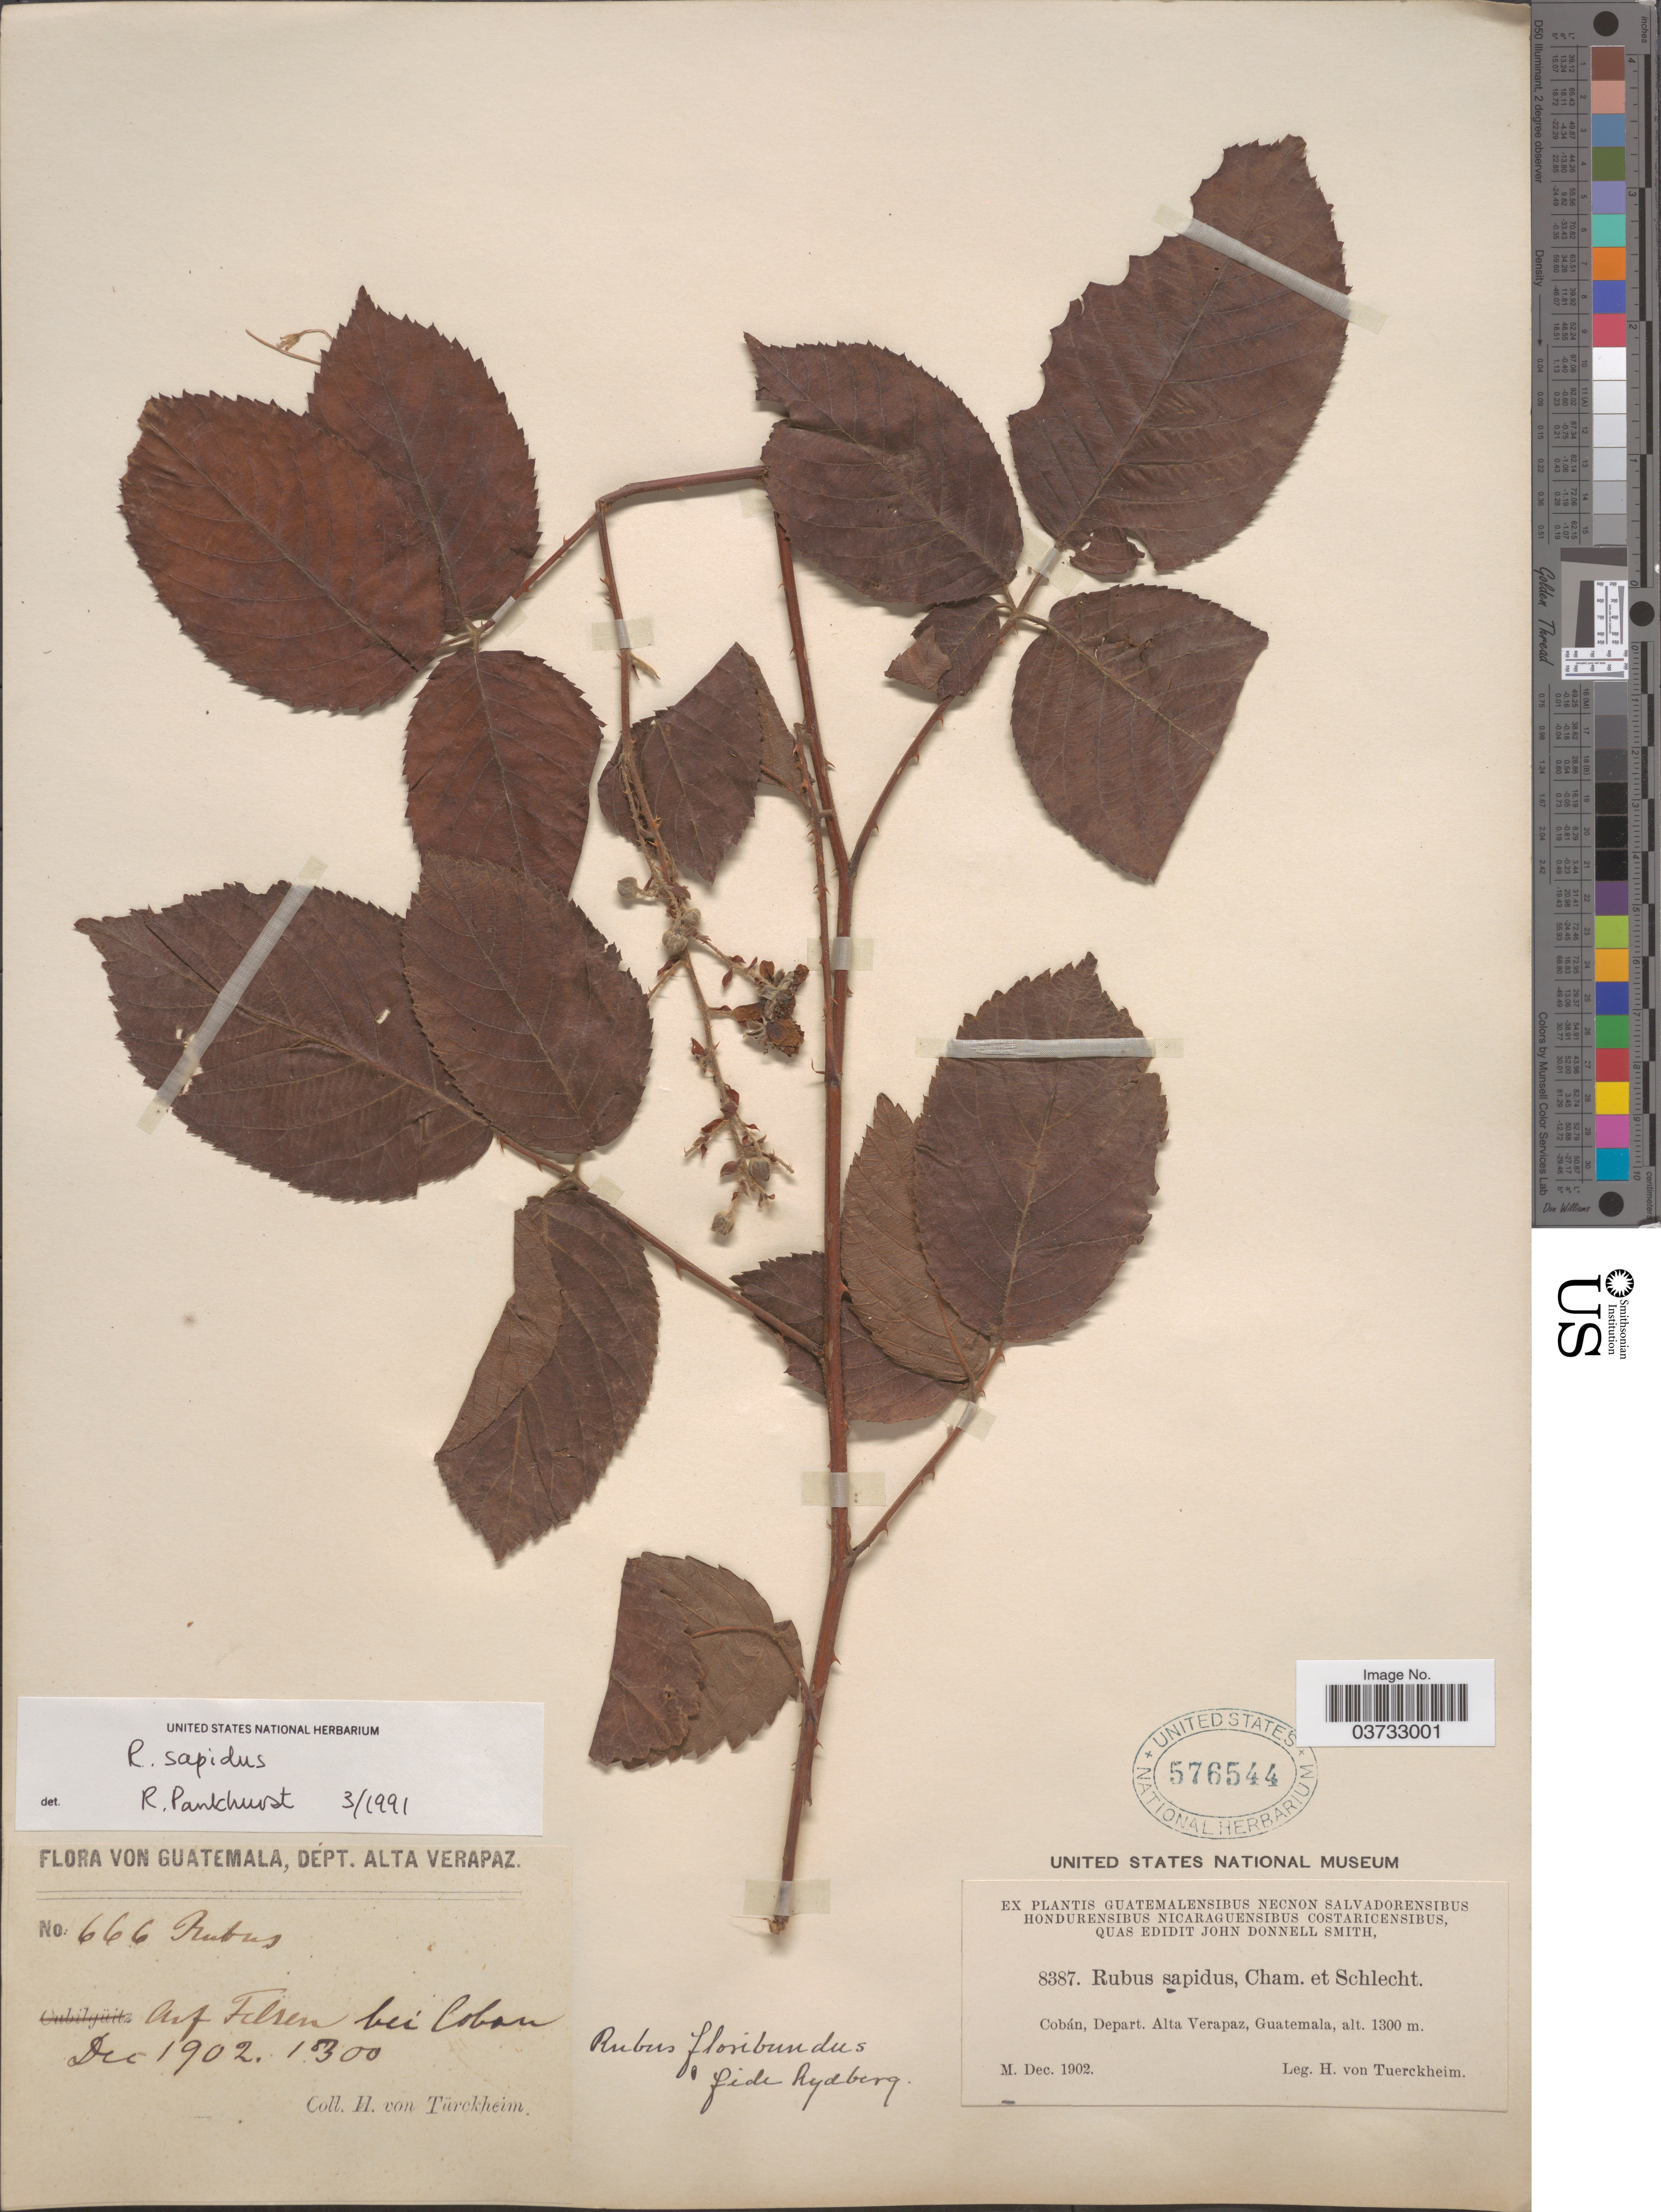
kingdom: Plantae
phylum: Tracheophyta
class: Magnoliopsida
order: Rosales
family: Rosaceae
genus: Rubus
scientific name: Rubus sapidus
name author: Schltdl.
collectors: H. von Türckheim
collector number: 8387/666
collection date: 1902-12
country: Guatemala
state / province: Alta Verapaz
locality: Cobán, Depart. Alta Verapaz. Auf Felsen bei Coban.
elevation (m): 1300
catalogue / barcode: US 576544